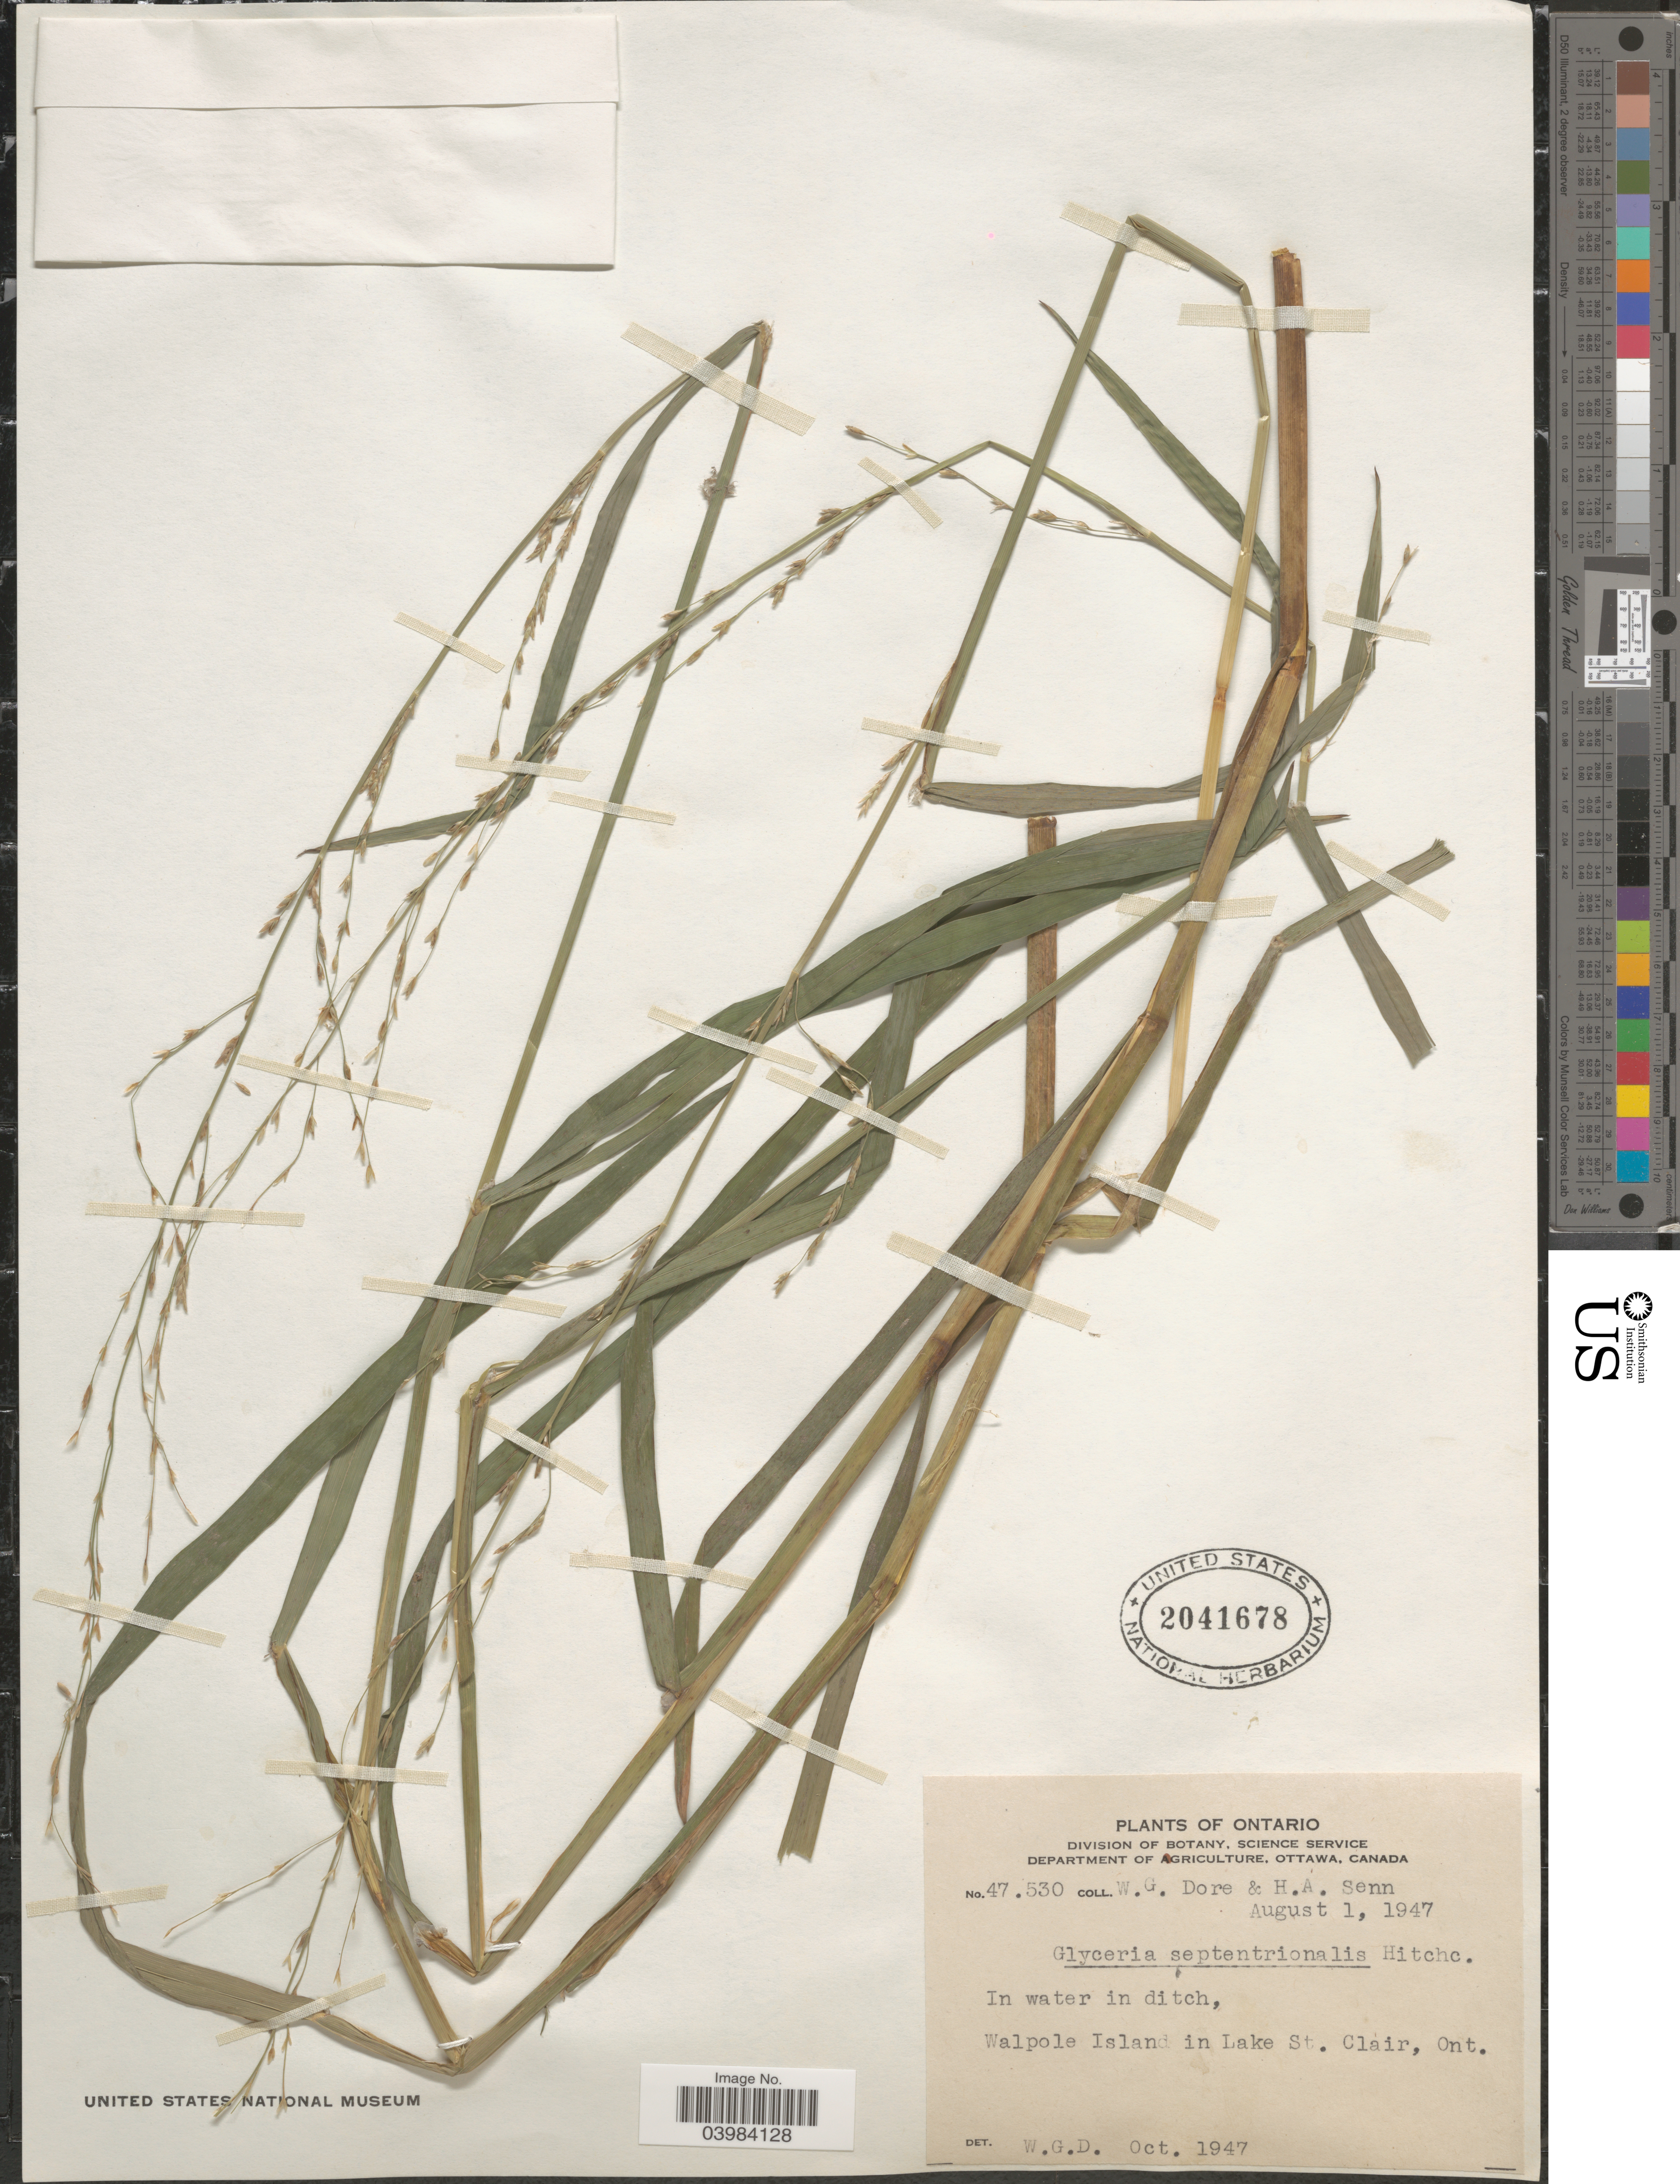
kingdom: Plantae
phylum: Tracheophyta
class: Liliopsida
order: Poales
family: Poaceae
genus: Glyceria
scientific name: Glyceria septentrionalis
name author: Hitchc.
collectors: W. Dore & H. Senn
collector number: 47530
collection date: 1947-08-01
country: Canada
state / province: Ontario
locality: In water in ditch, Walpole Island in Lake St. Clair.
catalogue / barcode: US 2041678